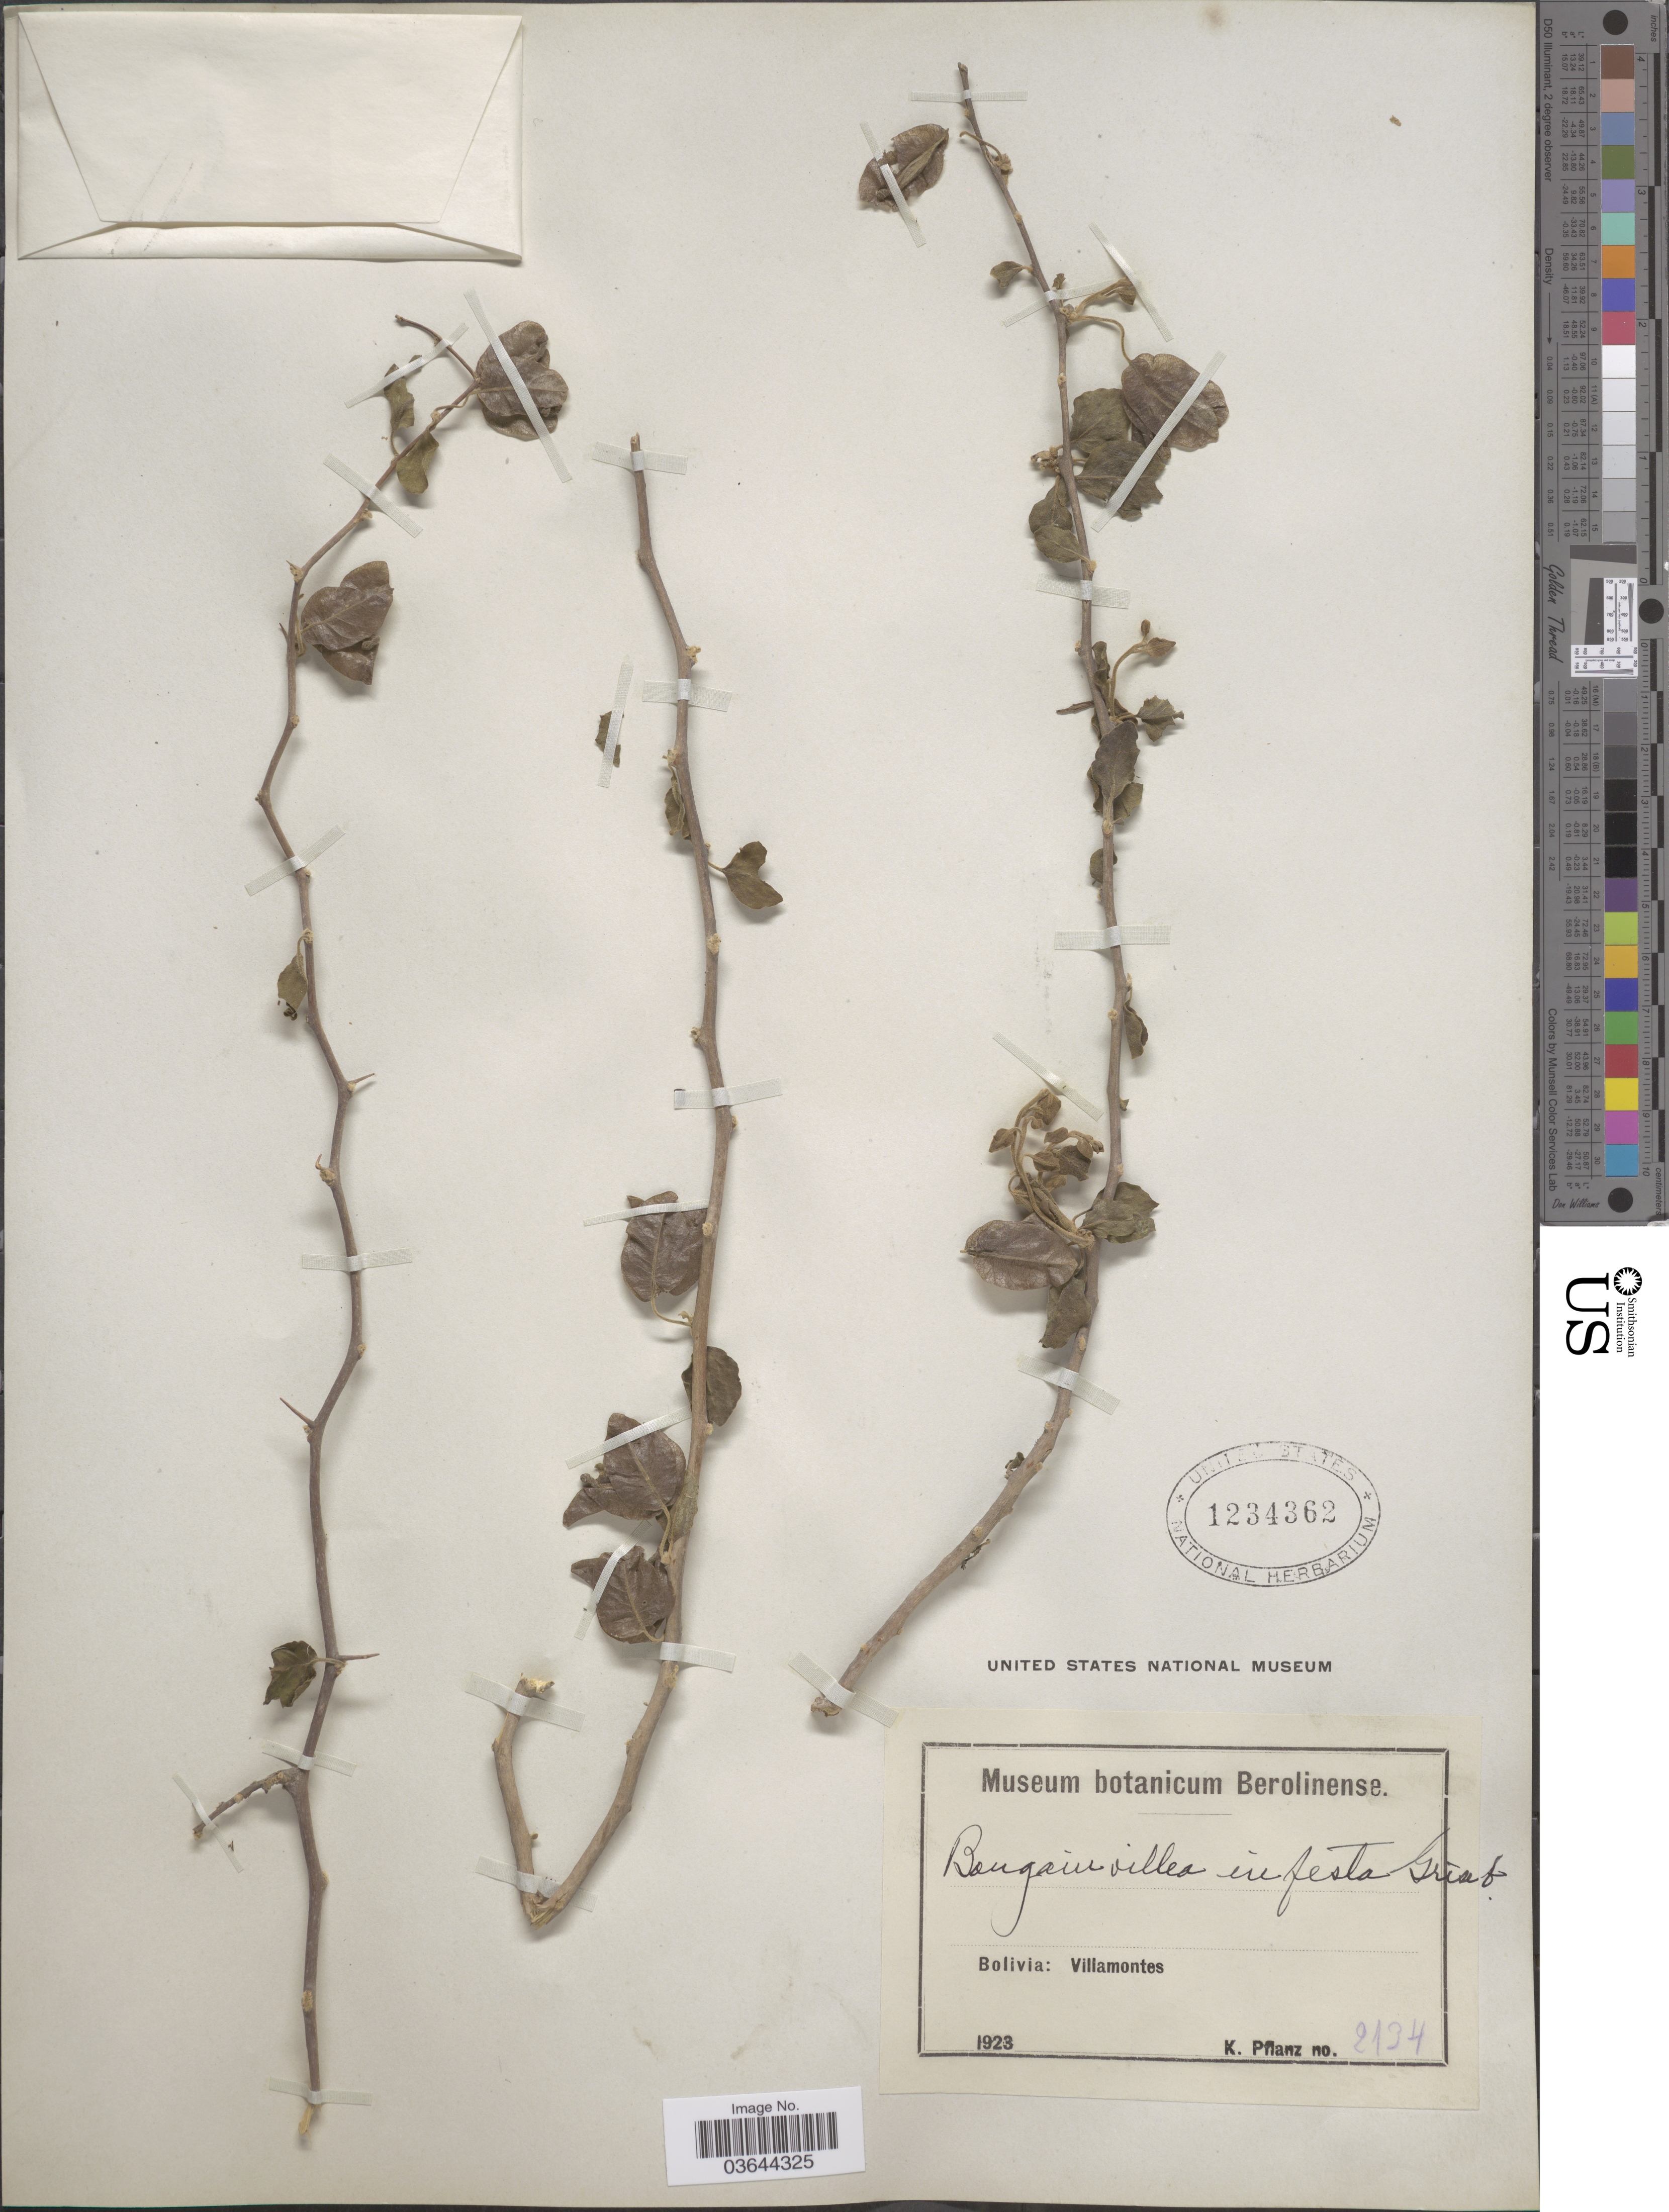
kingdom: Plantae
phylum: Tracheophyta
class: Magnoliopsida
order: Caryophyllales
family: Nyctaginaceae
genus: Bougainvillea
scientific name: Bougainvillea infesta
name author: Griseb.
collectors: K. Pflanz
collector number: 2134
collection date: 1923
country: Bolivia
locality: Villamontes.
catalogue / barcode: US 1234362